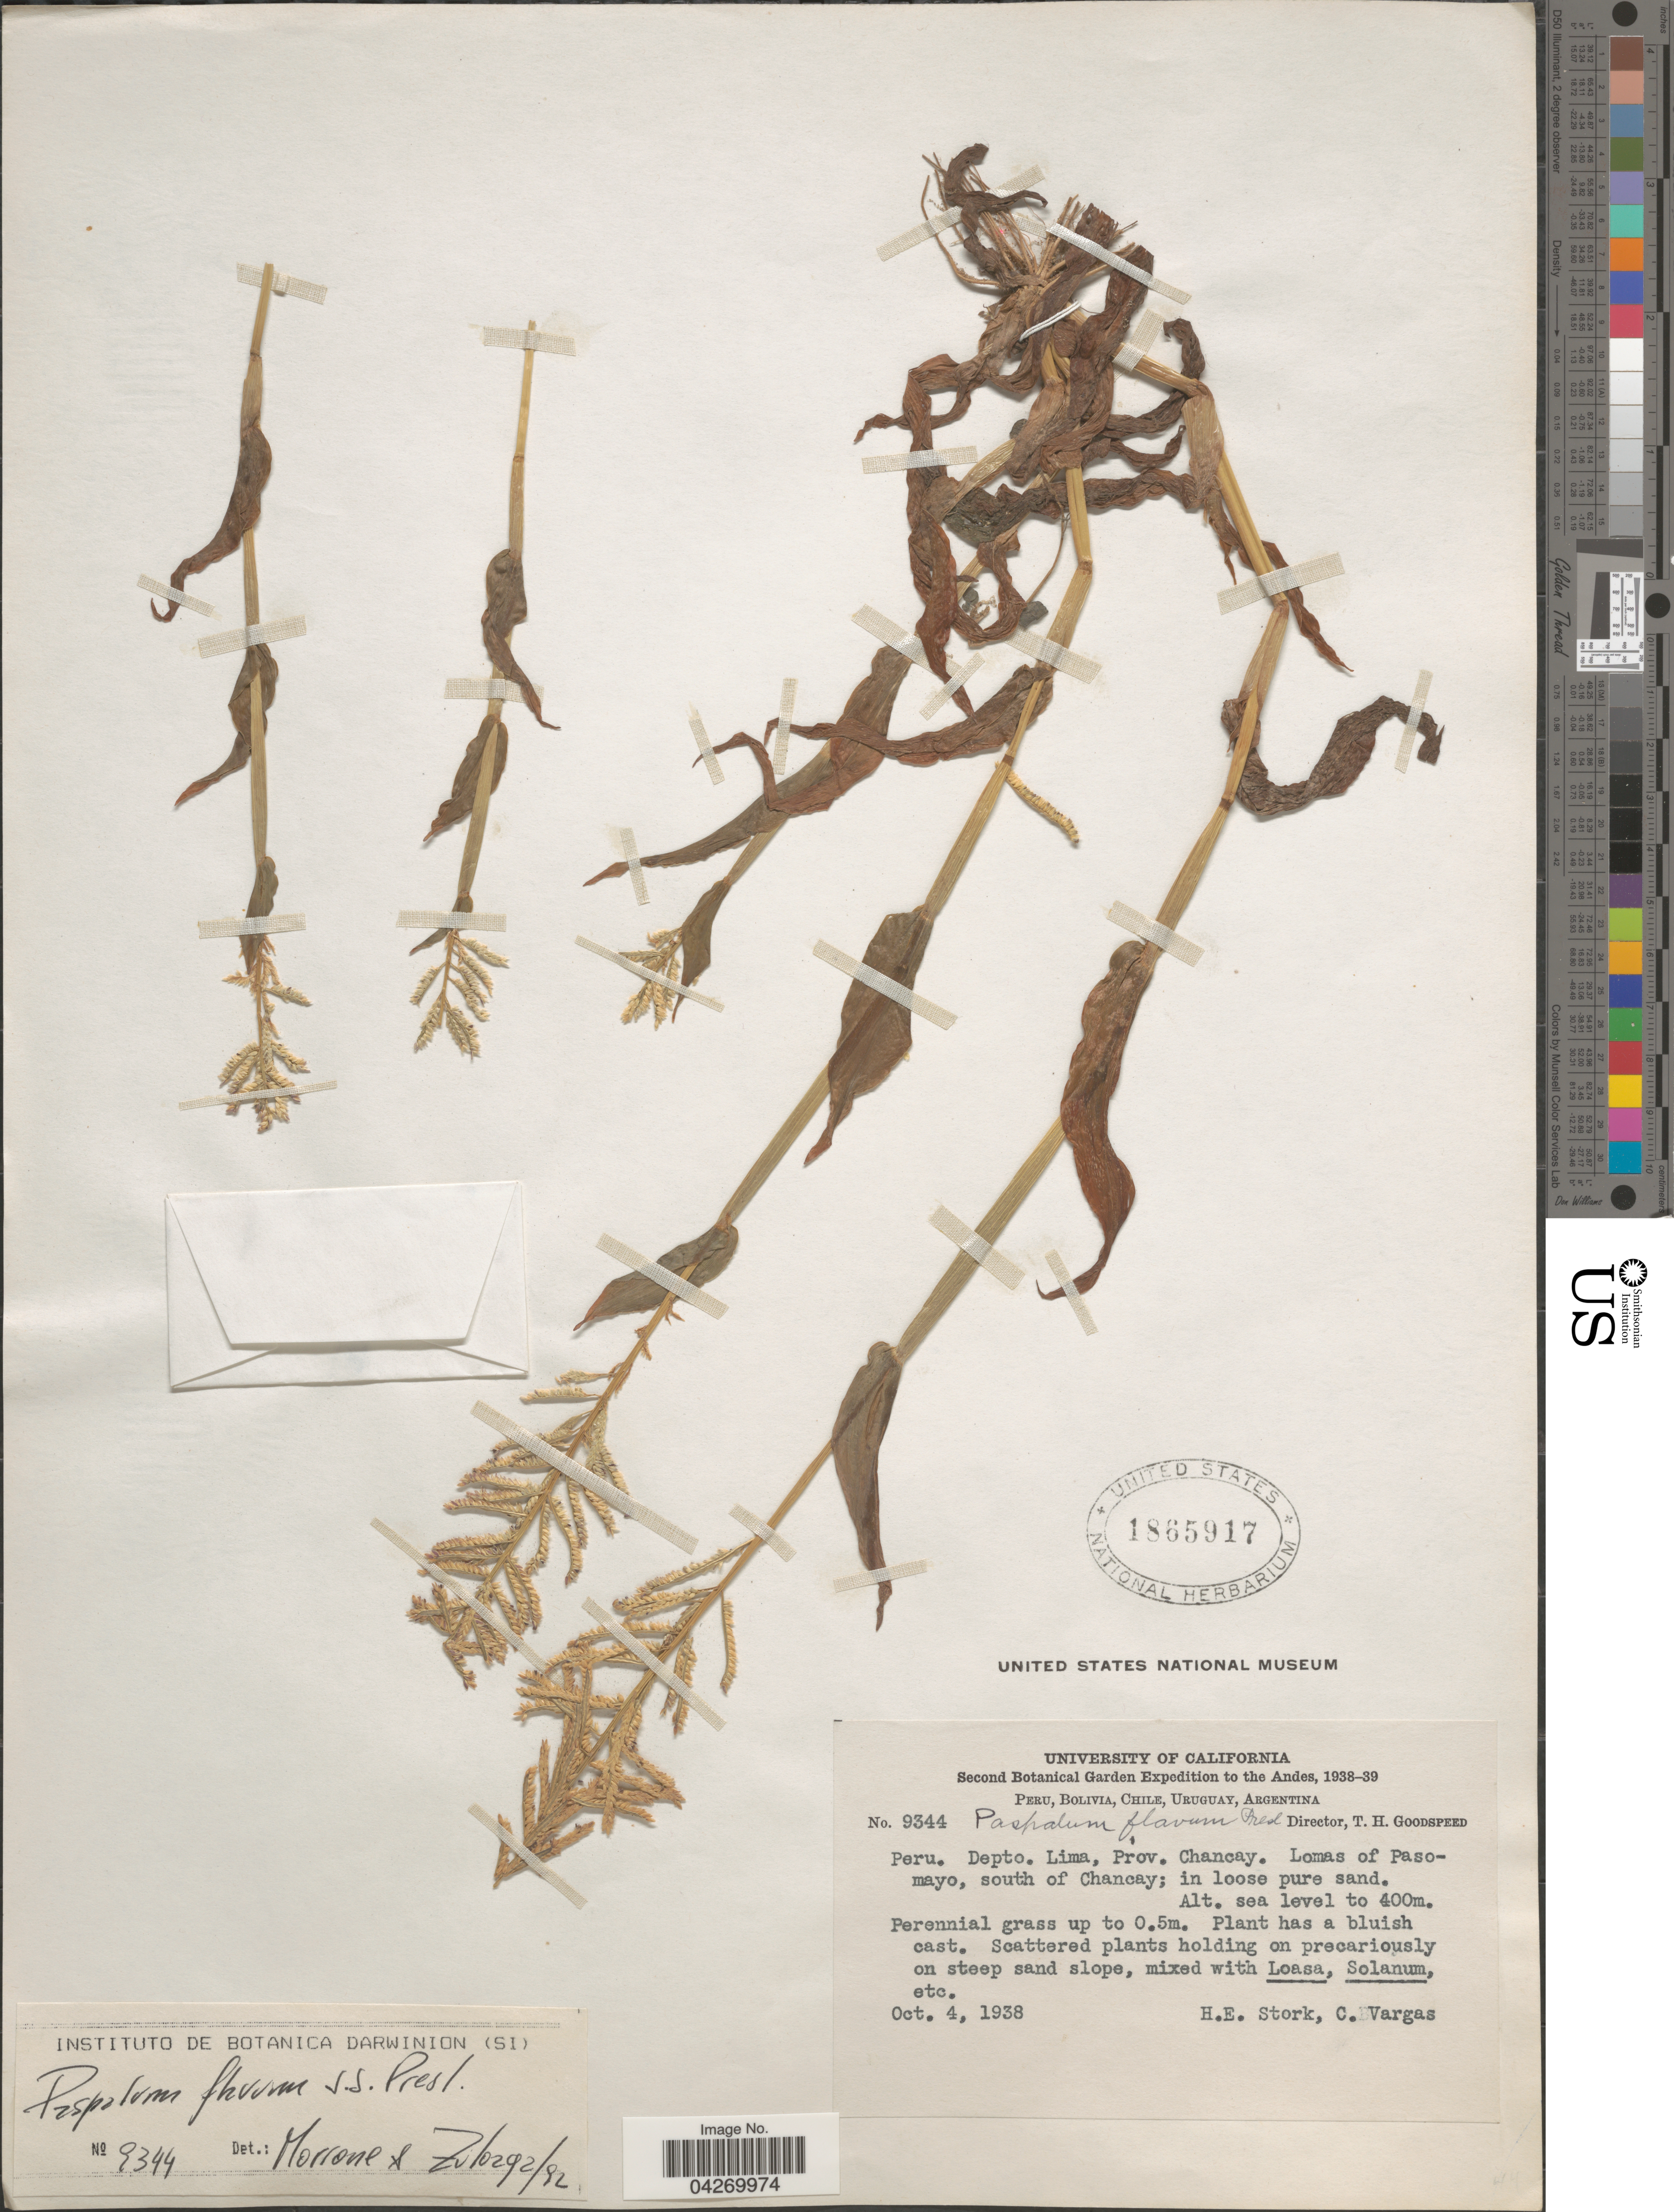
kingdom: Plantae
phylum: Tracheophyta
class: Liliopsida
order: Poales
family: Poaceae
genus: Paspalum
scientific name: Paspalum flavum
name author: J. Presl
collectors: H. E. Stork & C. Vargas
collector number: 9344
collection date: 1938-10-04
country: Peru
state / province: Lima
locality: Depto. Lima, Prov. Chancay. Lomas of Pasomayo, south of Chancay; in loose pure sand.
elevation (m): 0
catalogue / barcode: US 1865917